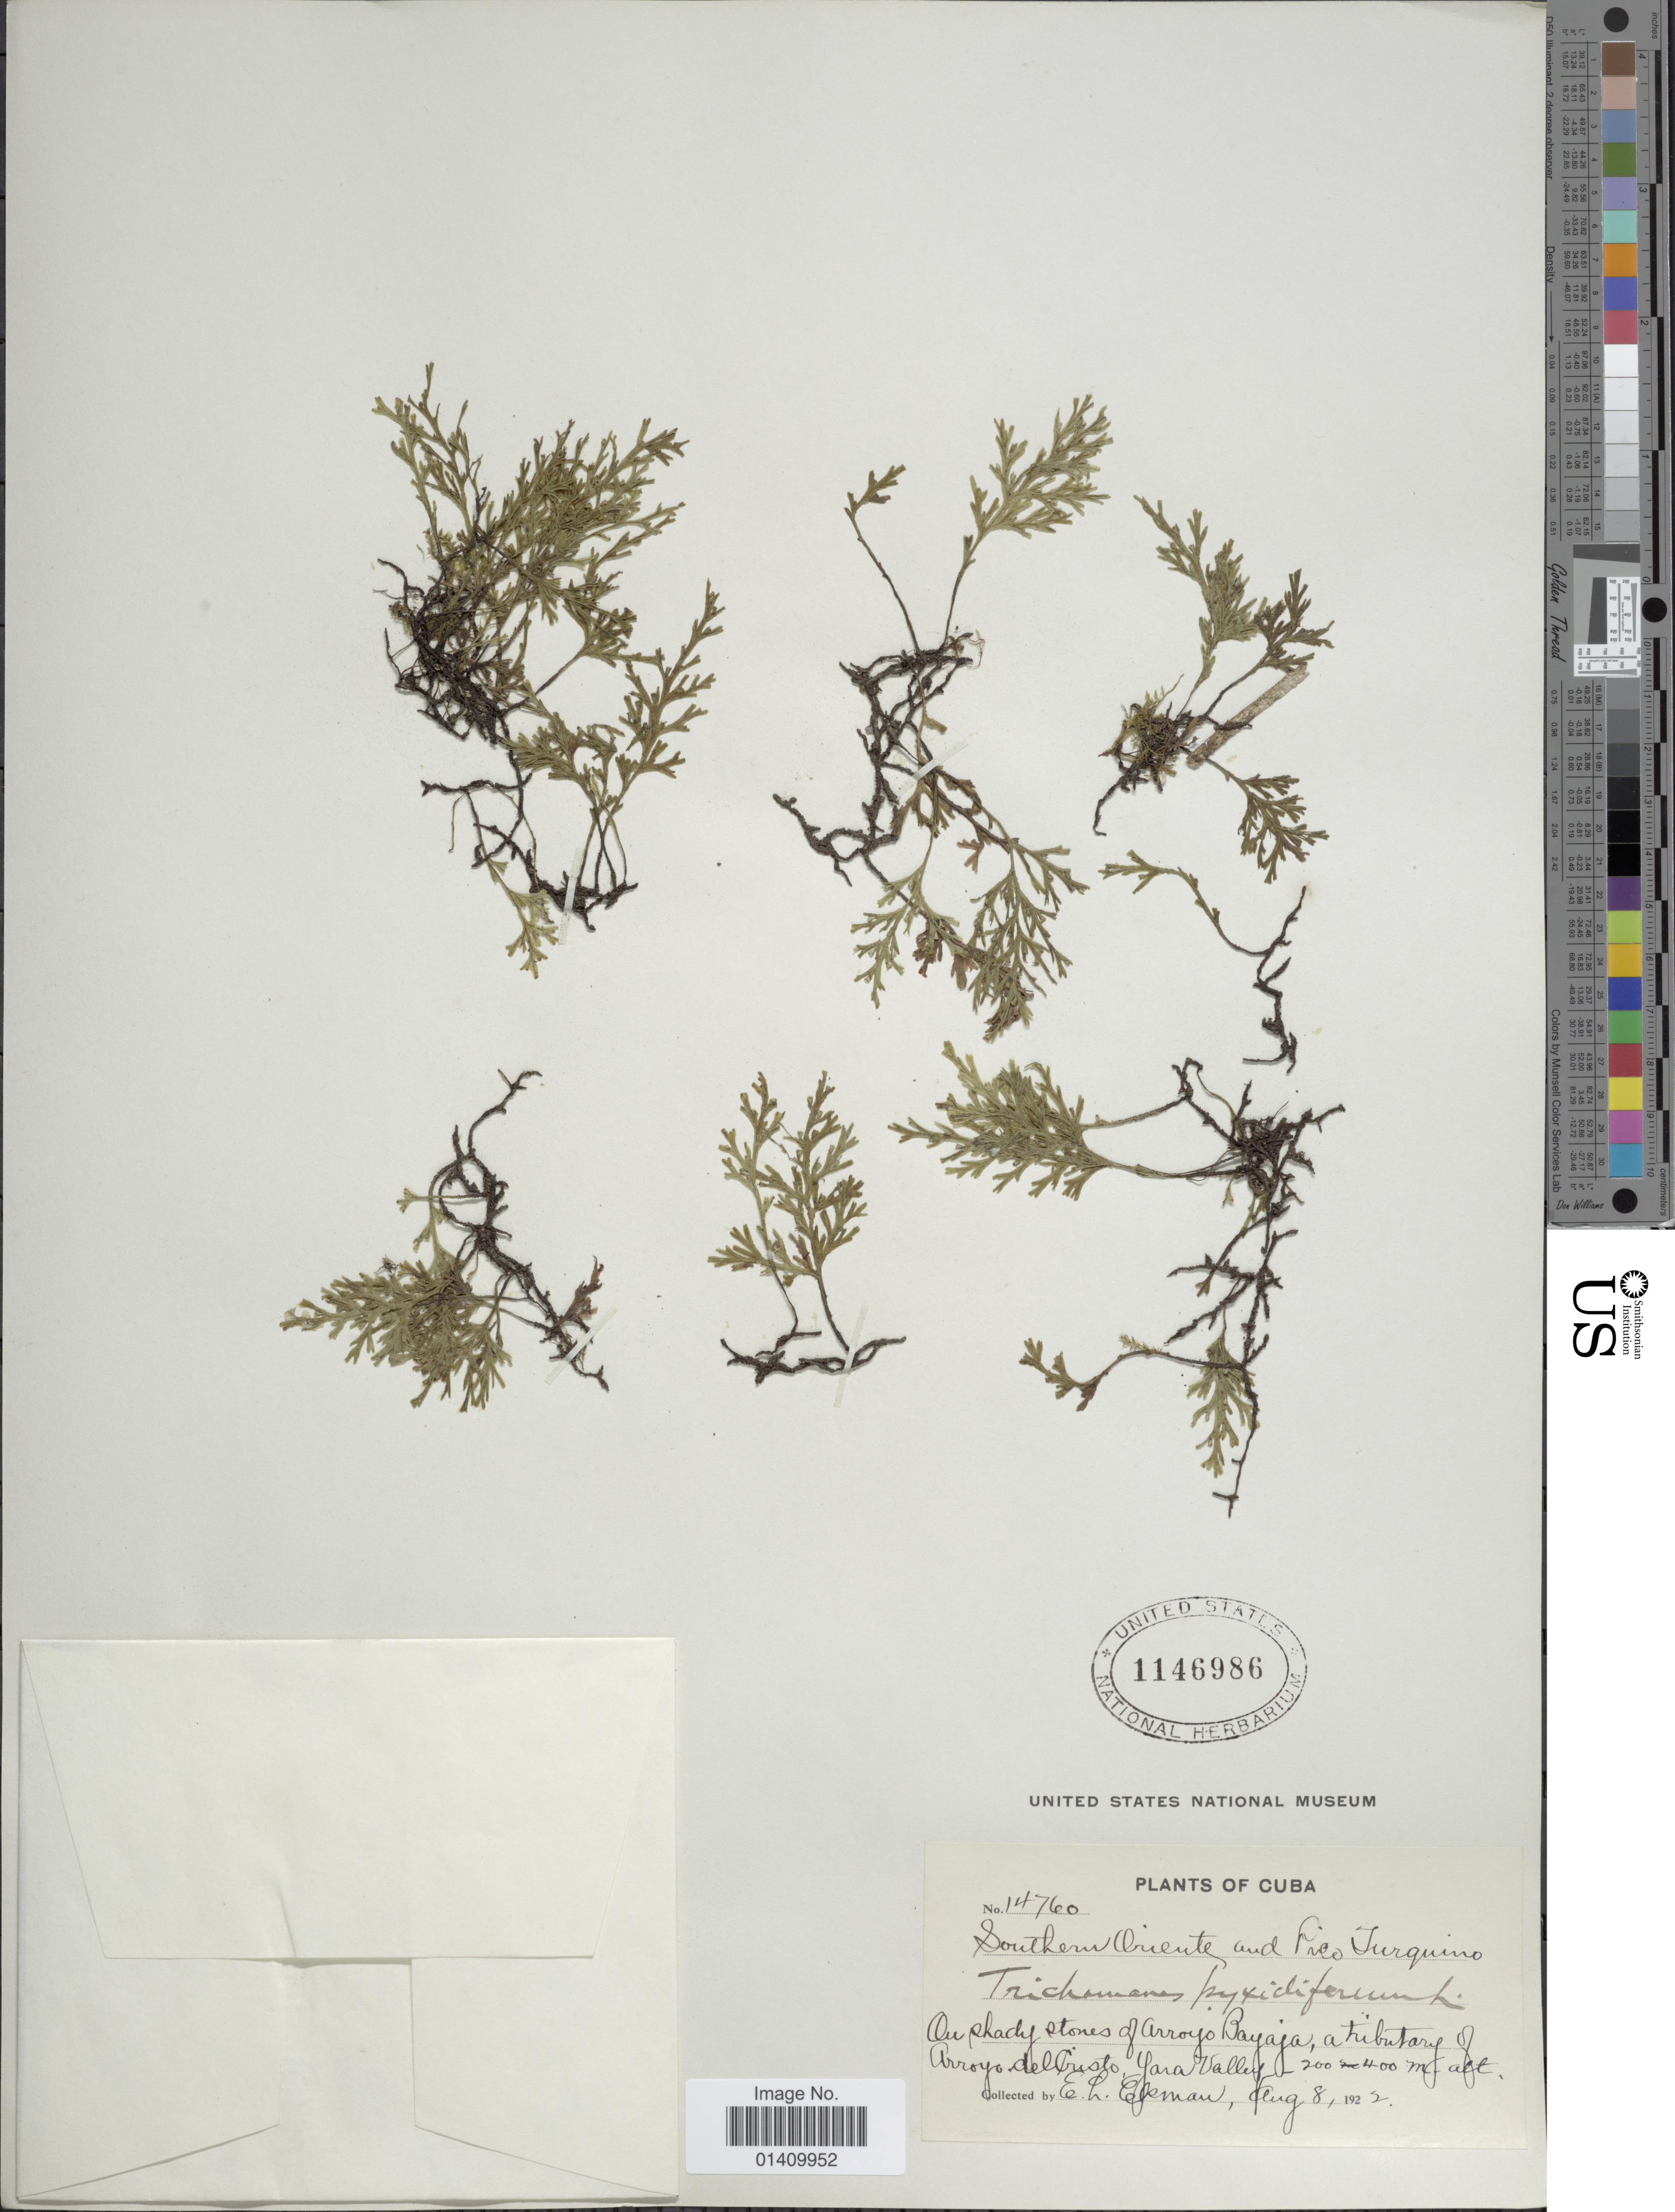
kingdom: Plantae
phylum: Tracheophyta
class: Polypodiopsida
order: Hymenophyllales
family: Hymenophyllaceae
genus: Polyphlebium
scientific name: Polyphlebium pyxidiferum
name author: (L.) Ebihara & Dubuisson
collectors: E. L. Ekman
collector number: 14760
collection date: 1922-08-08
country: Cuba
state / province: Oriente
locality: Southern Oriente and Rio Turquino on shady stones of Arroyo Bayaja, a tributary of Arroyo del Cristo, Yara valley.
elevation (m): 200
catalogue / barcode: US 1146986